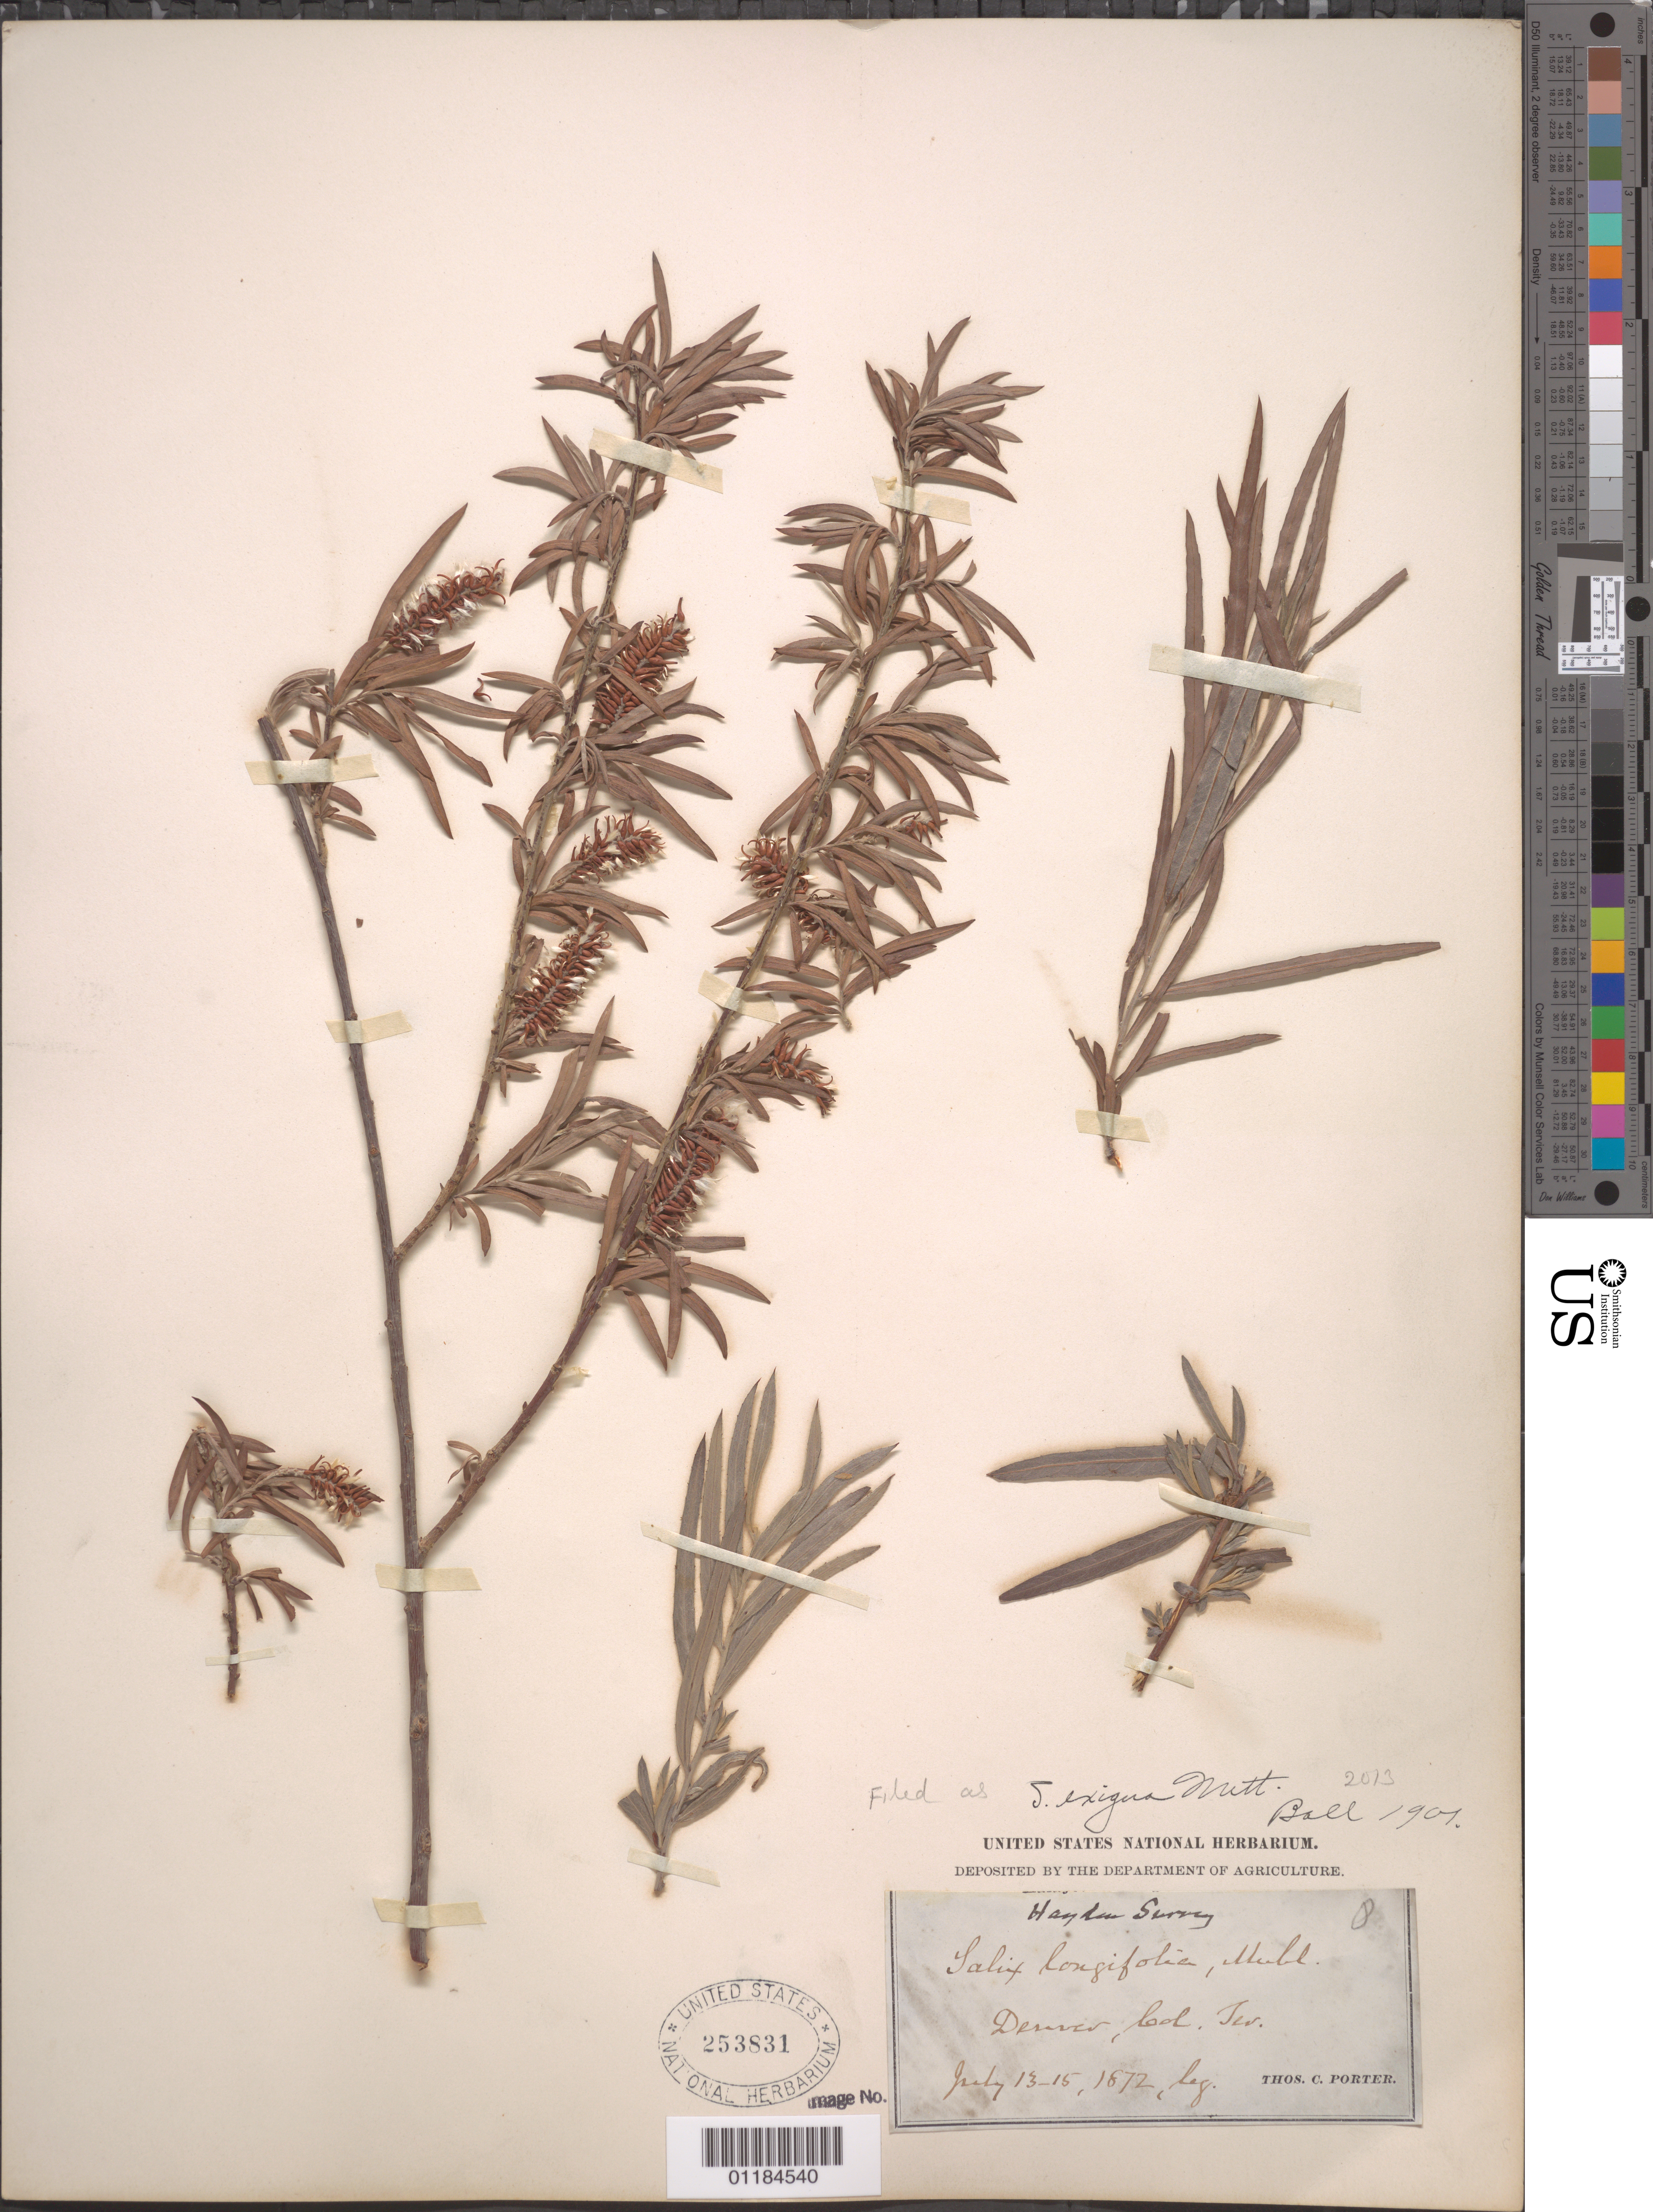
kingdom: Plantae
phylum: Tracheophyta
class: Magnoliopsida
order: Malpighiales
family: Salicaceae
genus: Salix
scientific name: Salix exigua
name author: Nutt.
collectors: T. C. Porter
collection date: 1872-07-13/1872-07-15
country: United States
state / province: Colorado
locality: Denver.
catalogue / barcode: US 253831